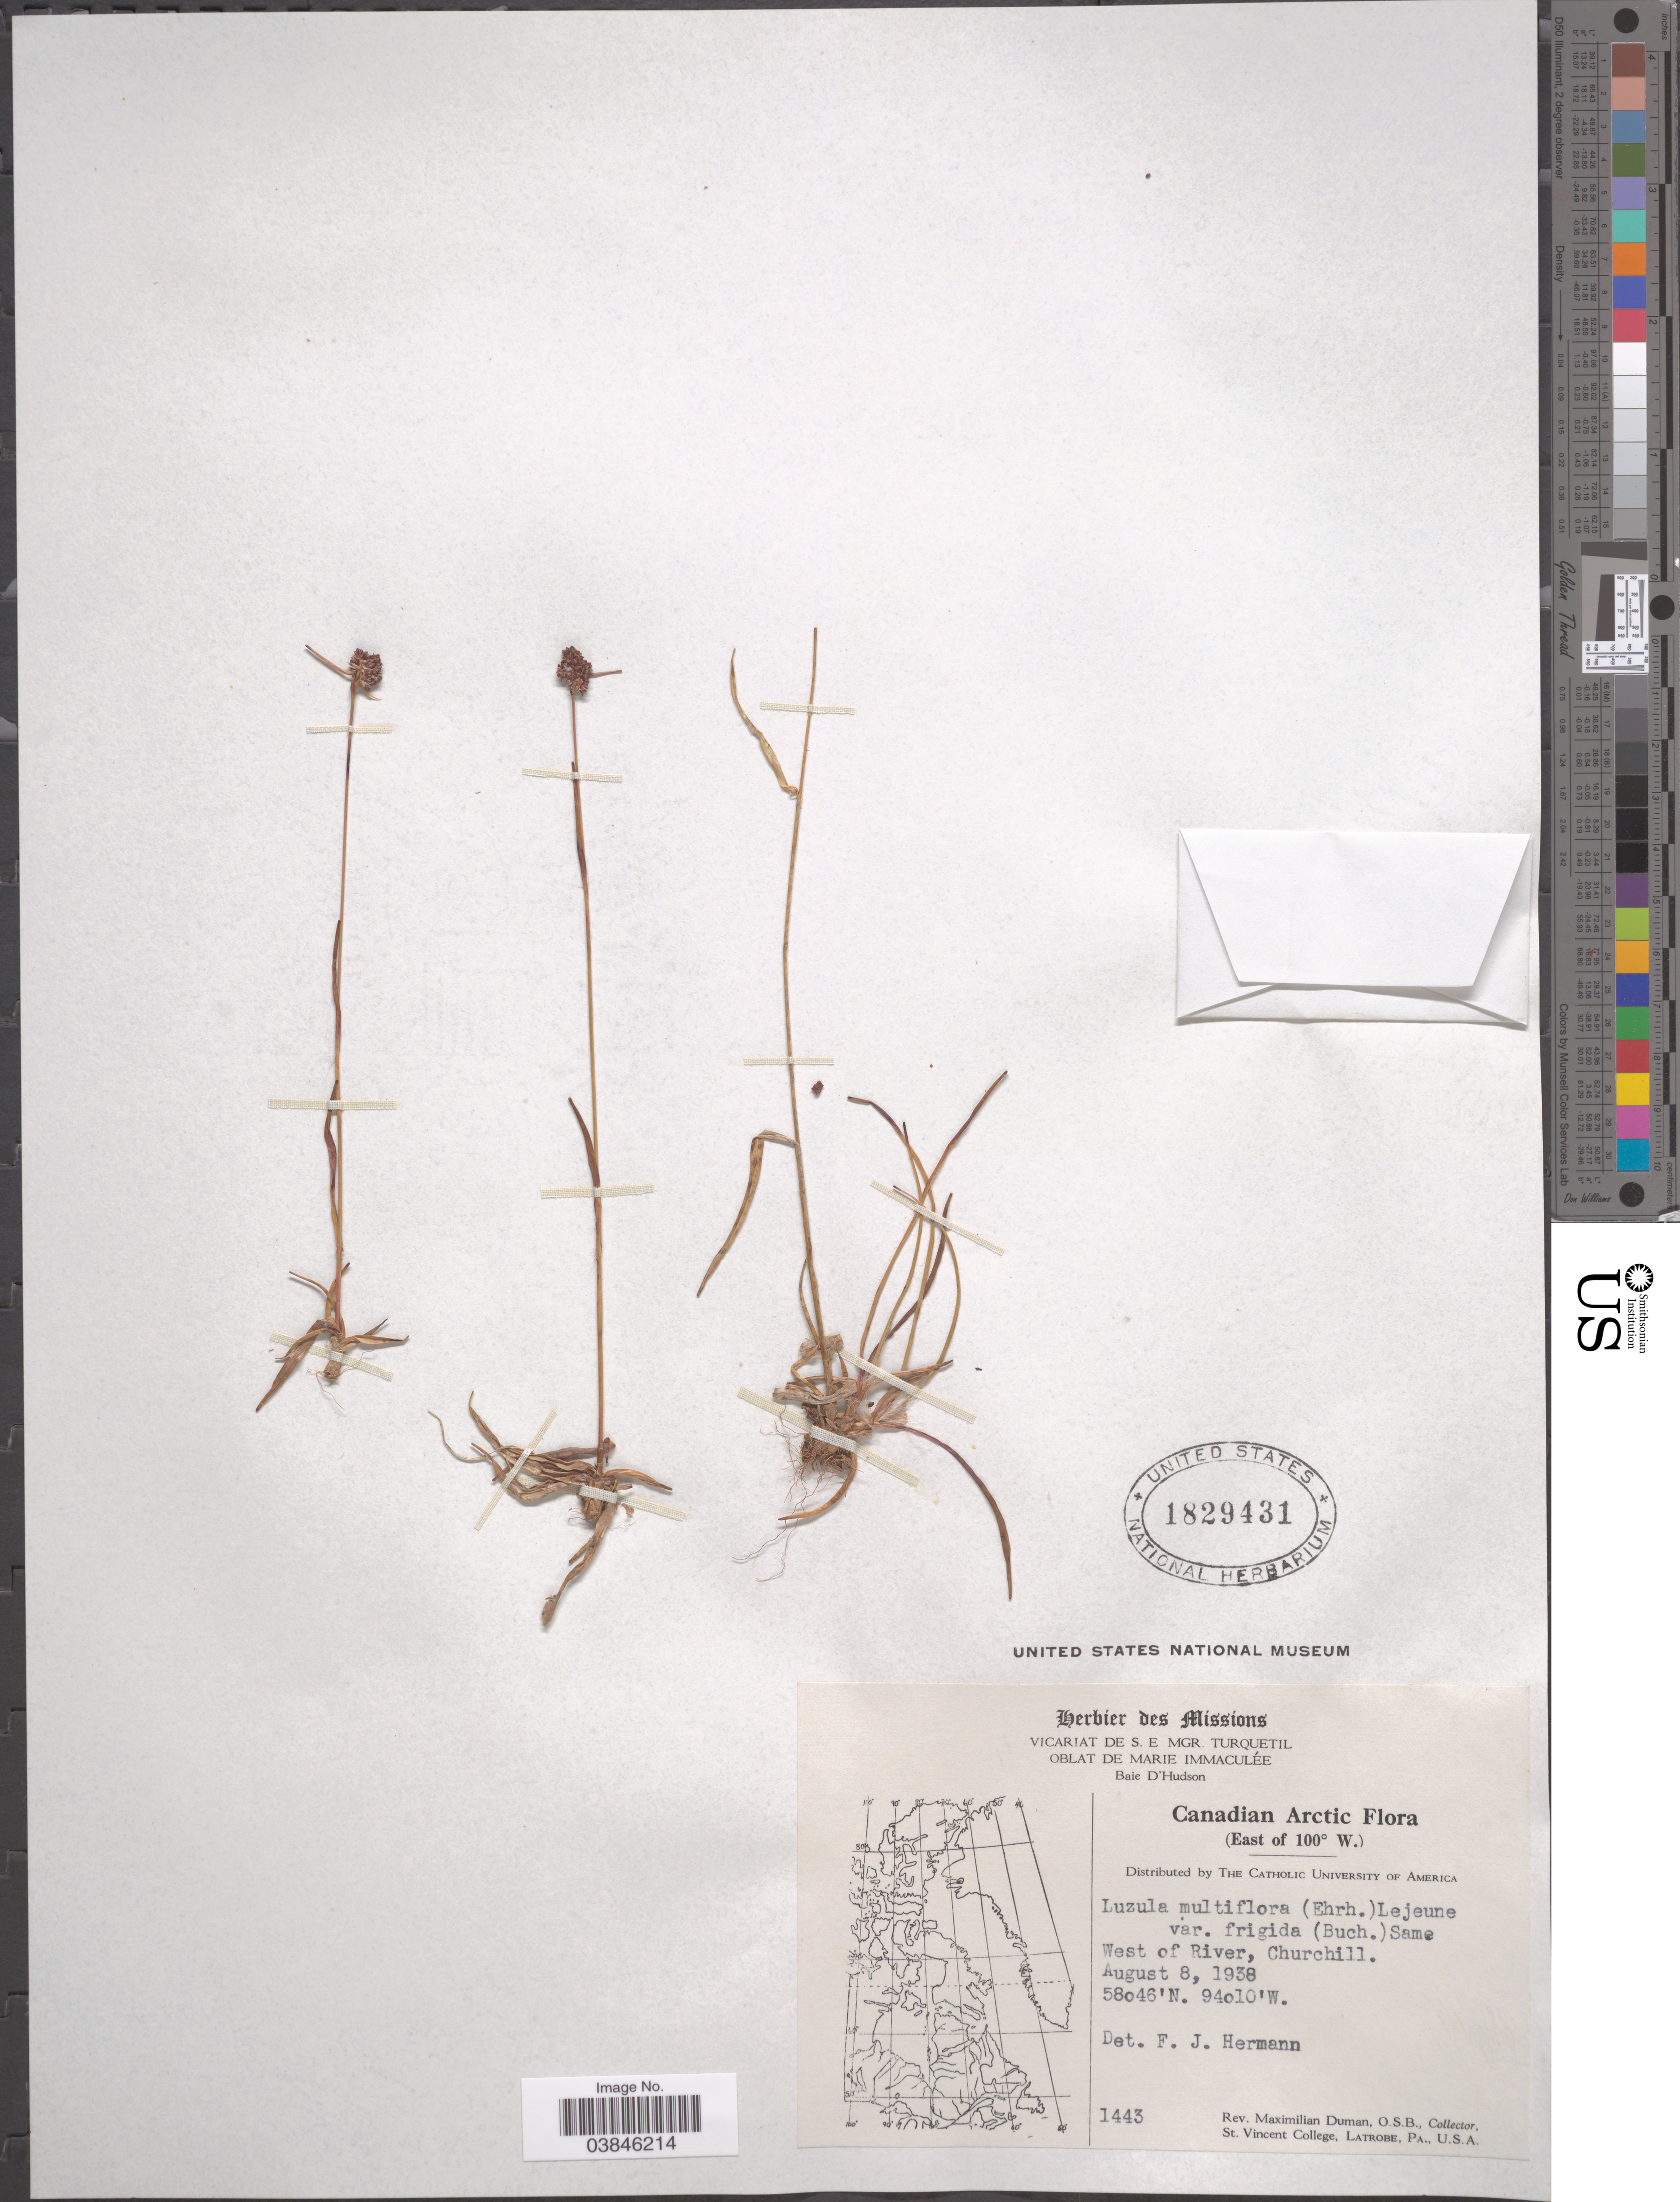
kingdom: Plantae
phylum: Tracheophyta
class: Liliopsida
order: Poales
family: Juncaceae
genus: Luzula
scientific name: Luzula multiflora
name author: (Ehrh.) Lej.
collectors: M. Duman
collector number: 1443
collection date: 1938-08-08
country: Canada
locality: Arctic. (East of 100° W.). West of River, Churchill.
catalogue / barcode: US 1829431